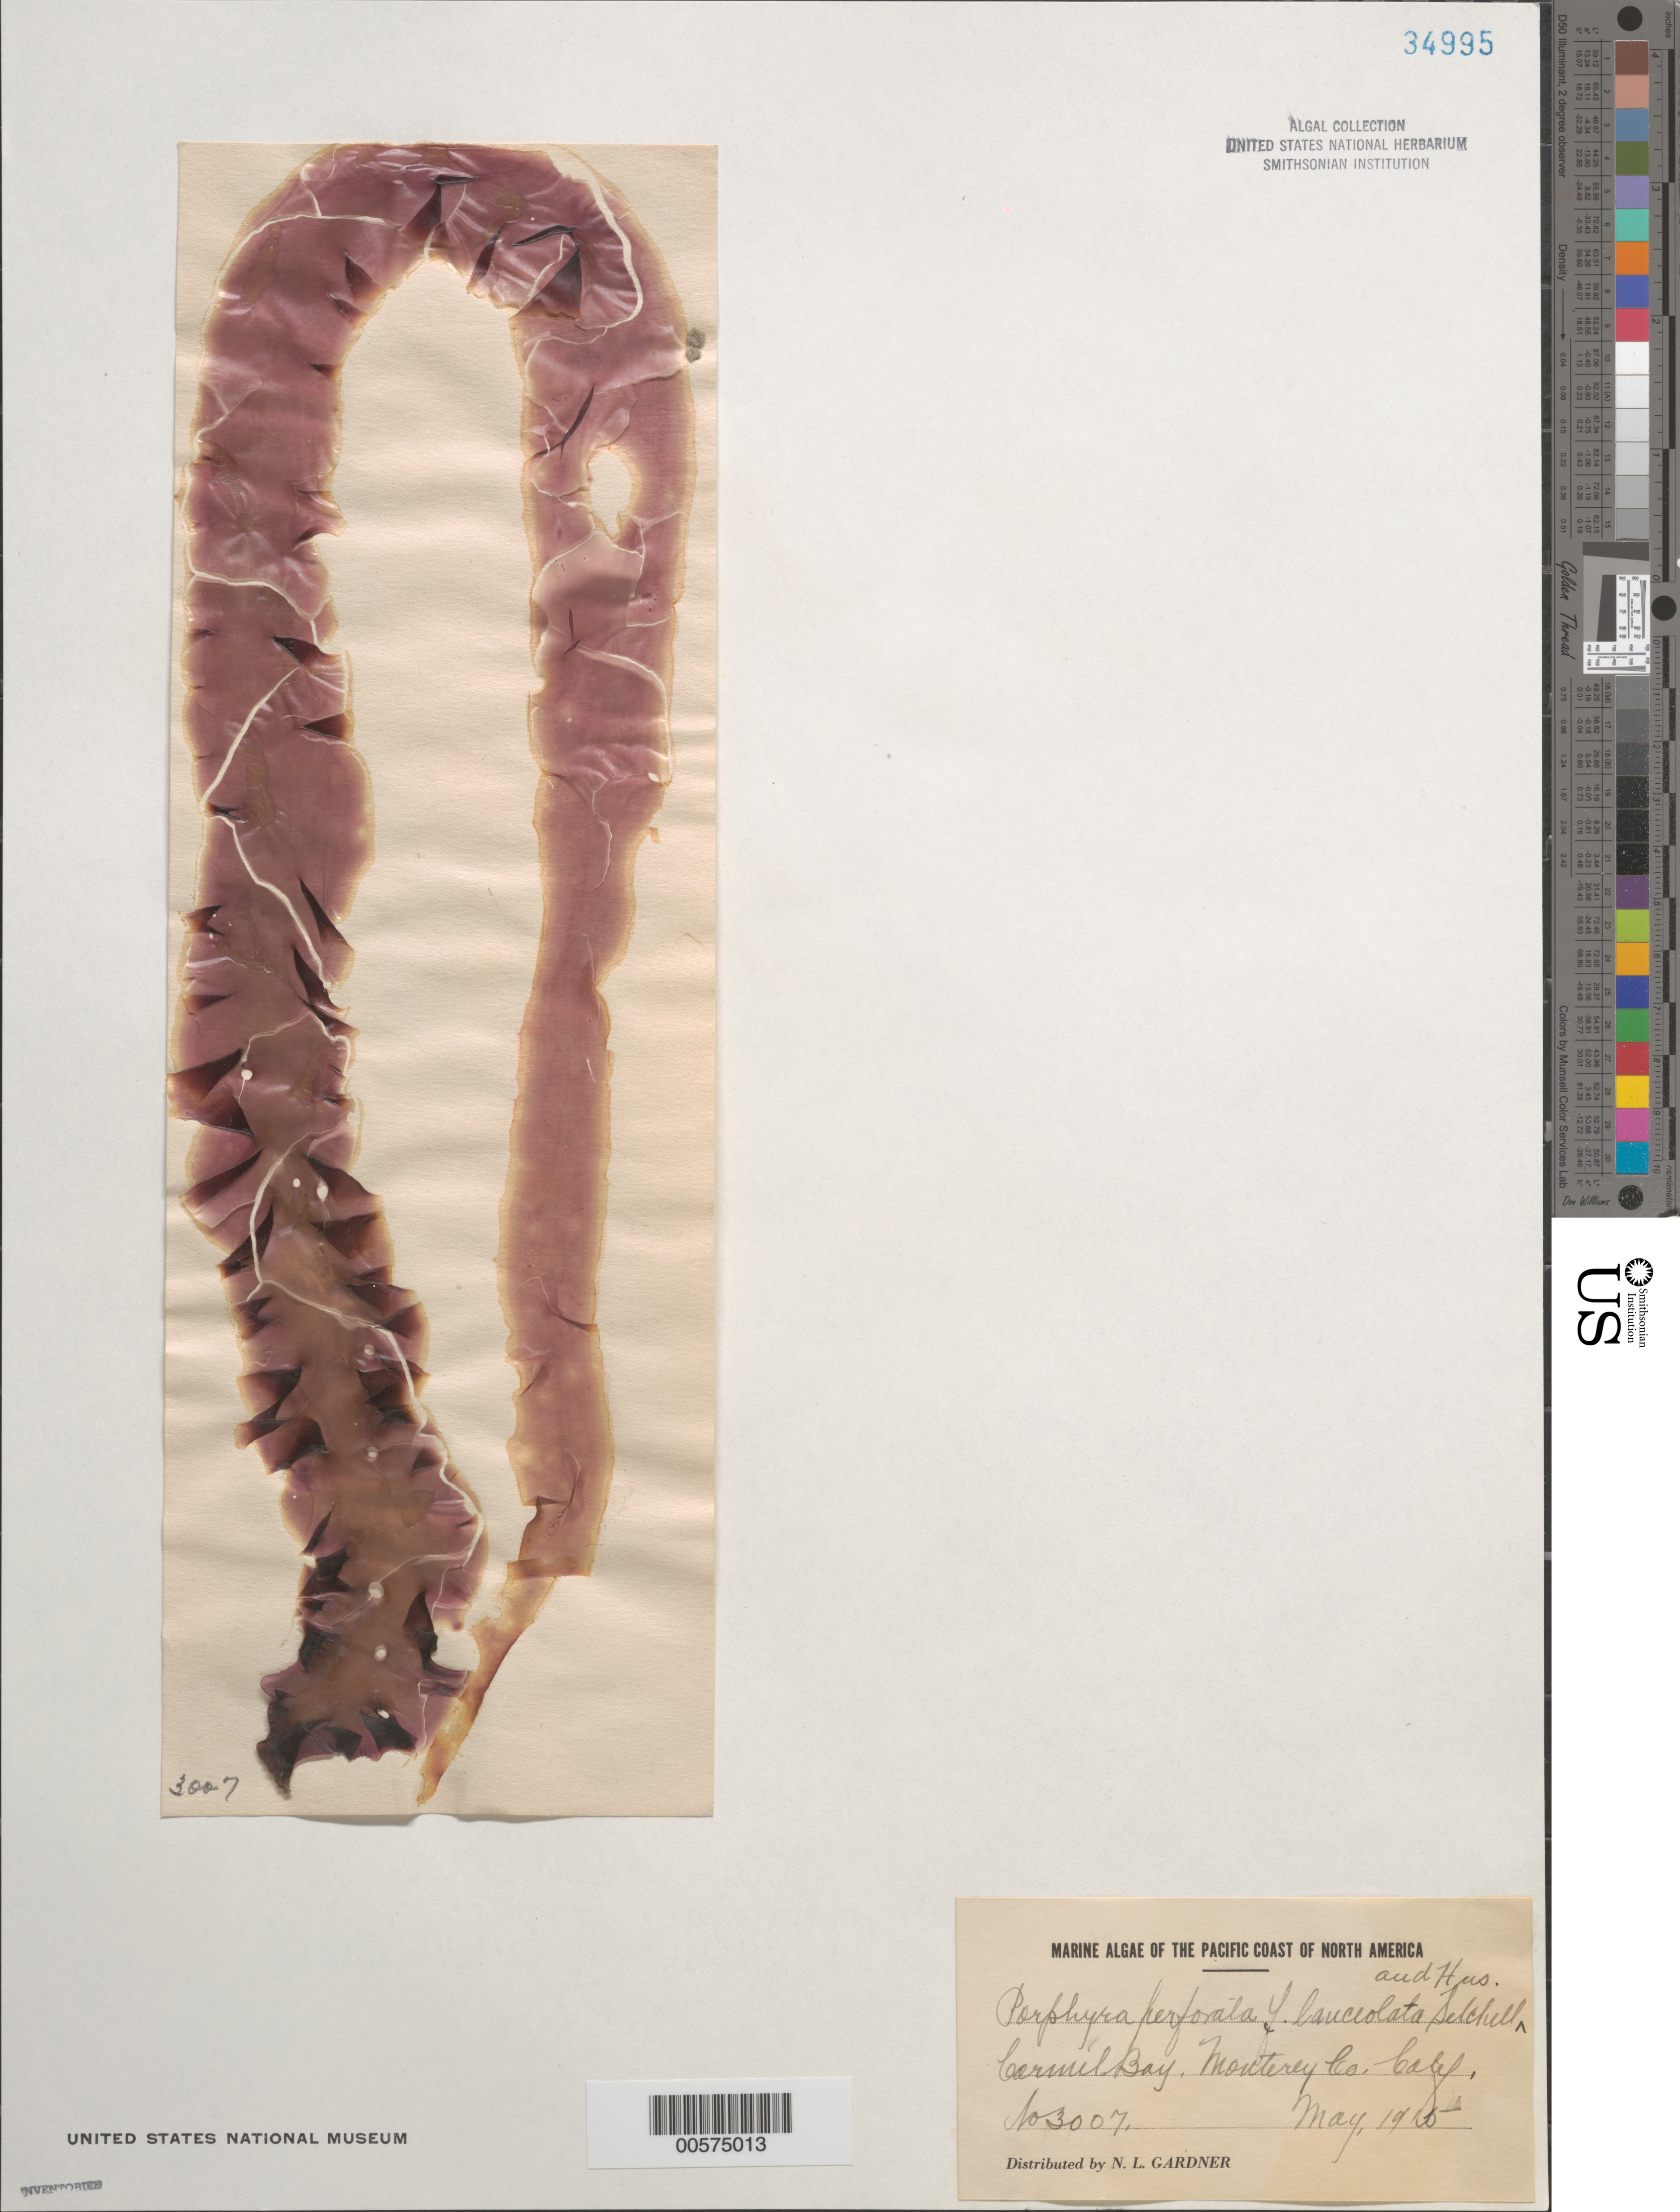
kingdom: Plantae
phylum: Rhodophyta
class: Bangiophyceae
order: Bangiales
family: Bangiaceae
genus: Pyropia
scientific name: Pyropia perforata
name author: (J. Agardh) S.C. Lindstrom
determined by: Algae name updating Project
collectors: N. Gardner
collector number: NLG 3007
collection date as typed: May 1915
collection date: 1915-05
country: United States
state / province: California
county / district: Monterey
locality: Carmel Bay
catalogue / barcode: US 34995